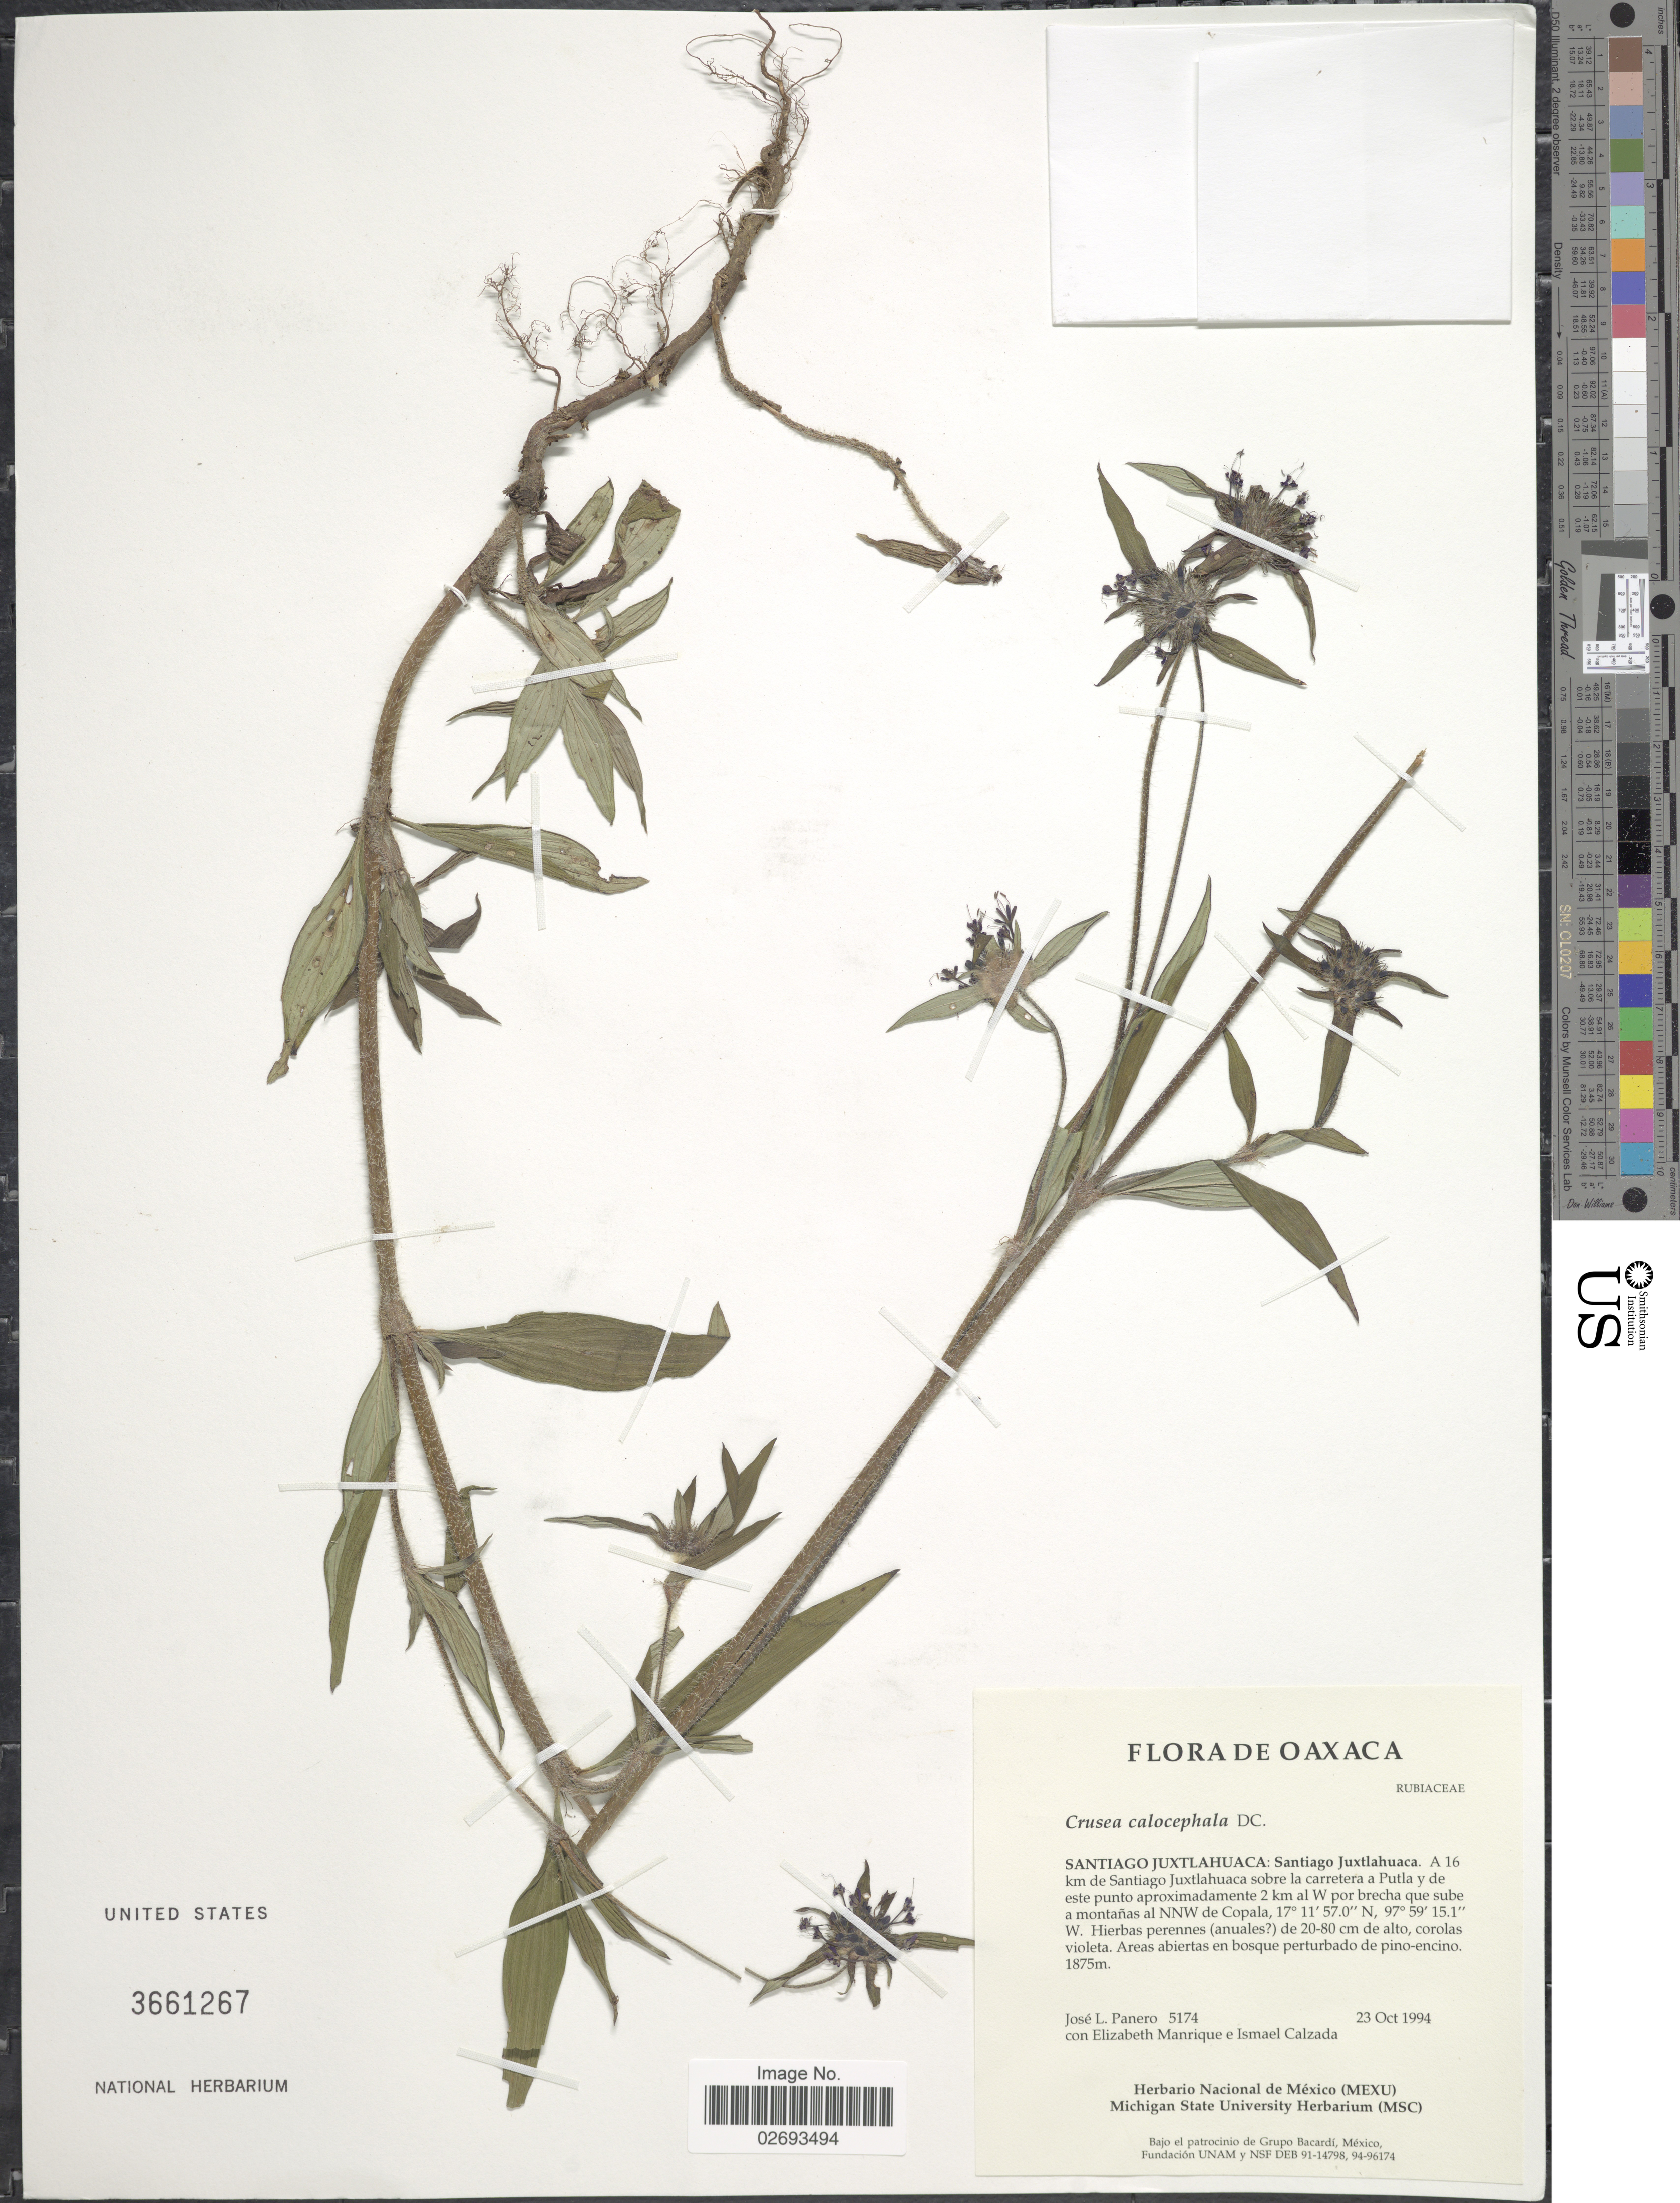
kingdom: Plantae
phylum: Tracheophyta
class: Magnoliopsida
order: Gentianales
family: Rubiaceae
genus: Crusea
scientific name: Crusea calocephala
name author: DC.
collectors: J. L. Panero, E. Manrique & I. Calzada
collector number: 5174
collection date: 1994-10-23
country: Mexico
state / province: Oaxaca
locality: Santiago Juxtlahuaca: Santiago Juxtlahuaca. A 16 km de Santiago Juxtlahuaca sobre la carretera a Putla y de este punto aproximadamente 2 km al W por brecha que sube a montanas al NNW de Copala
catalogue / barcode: US 3661267